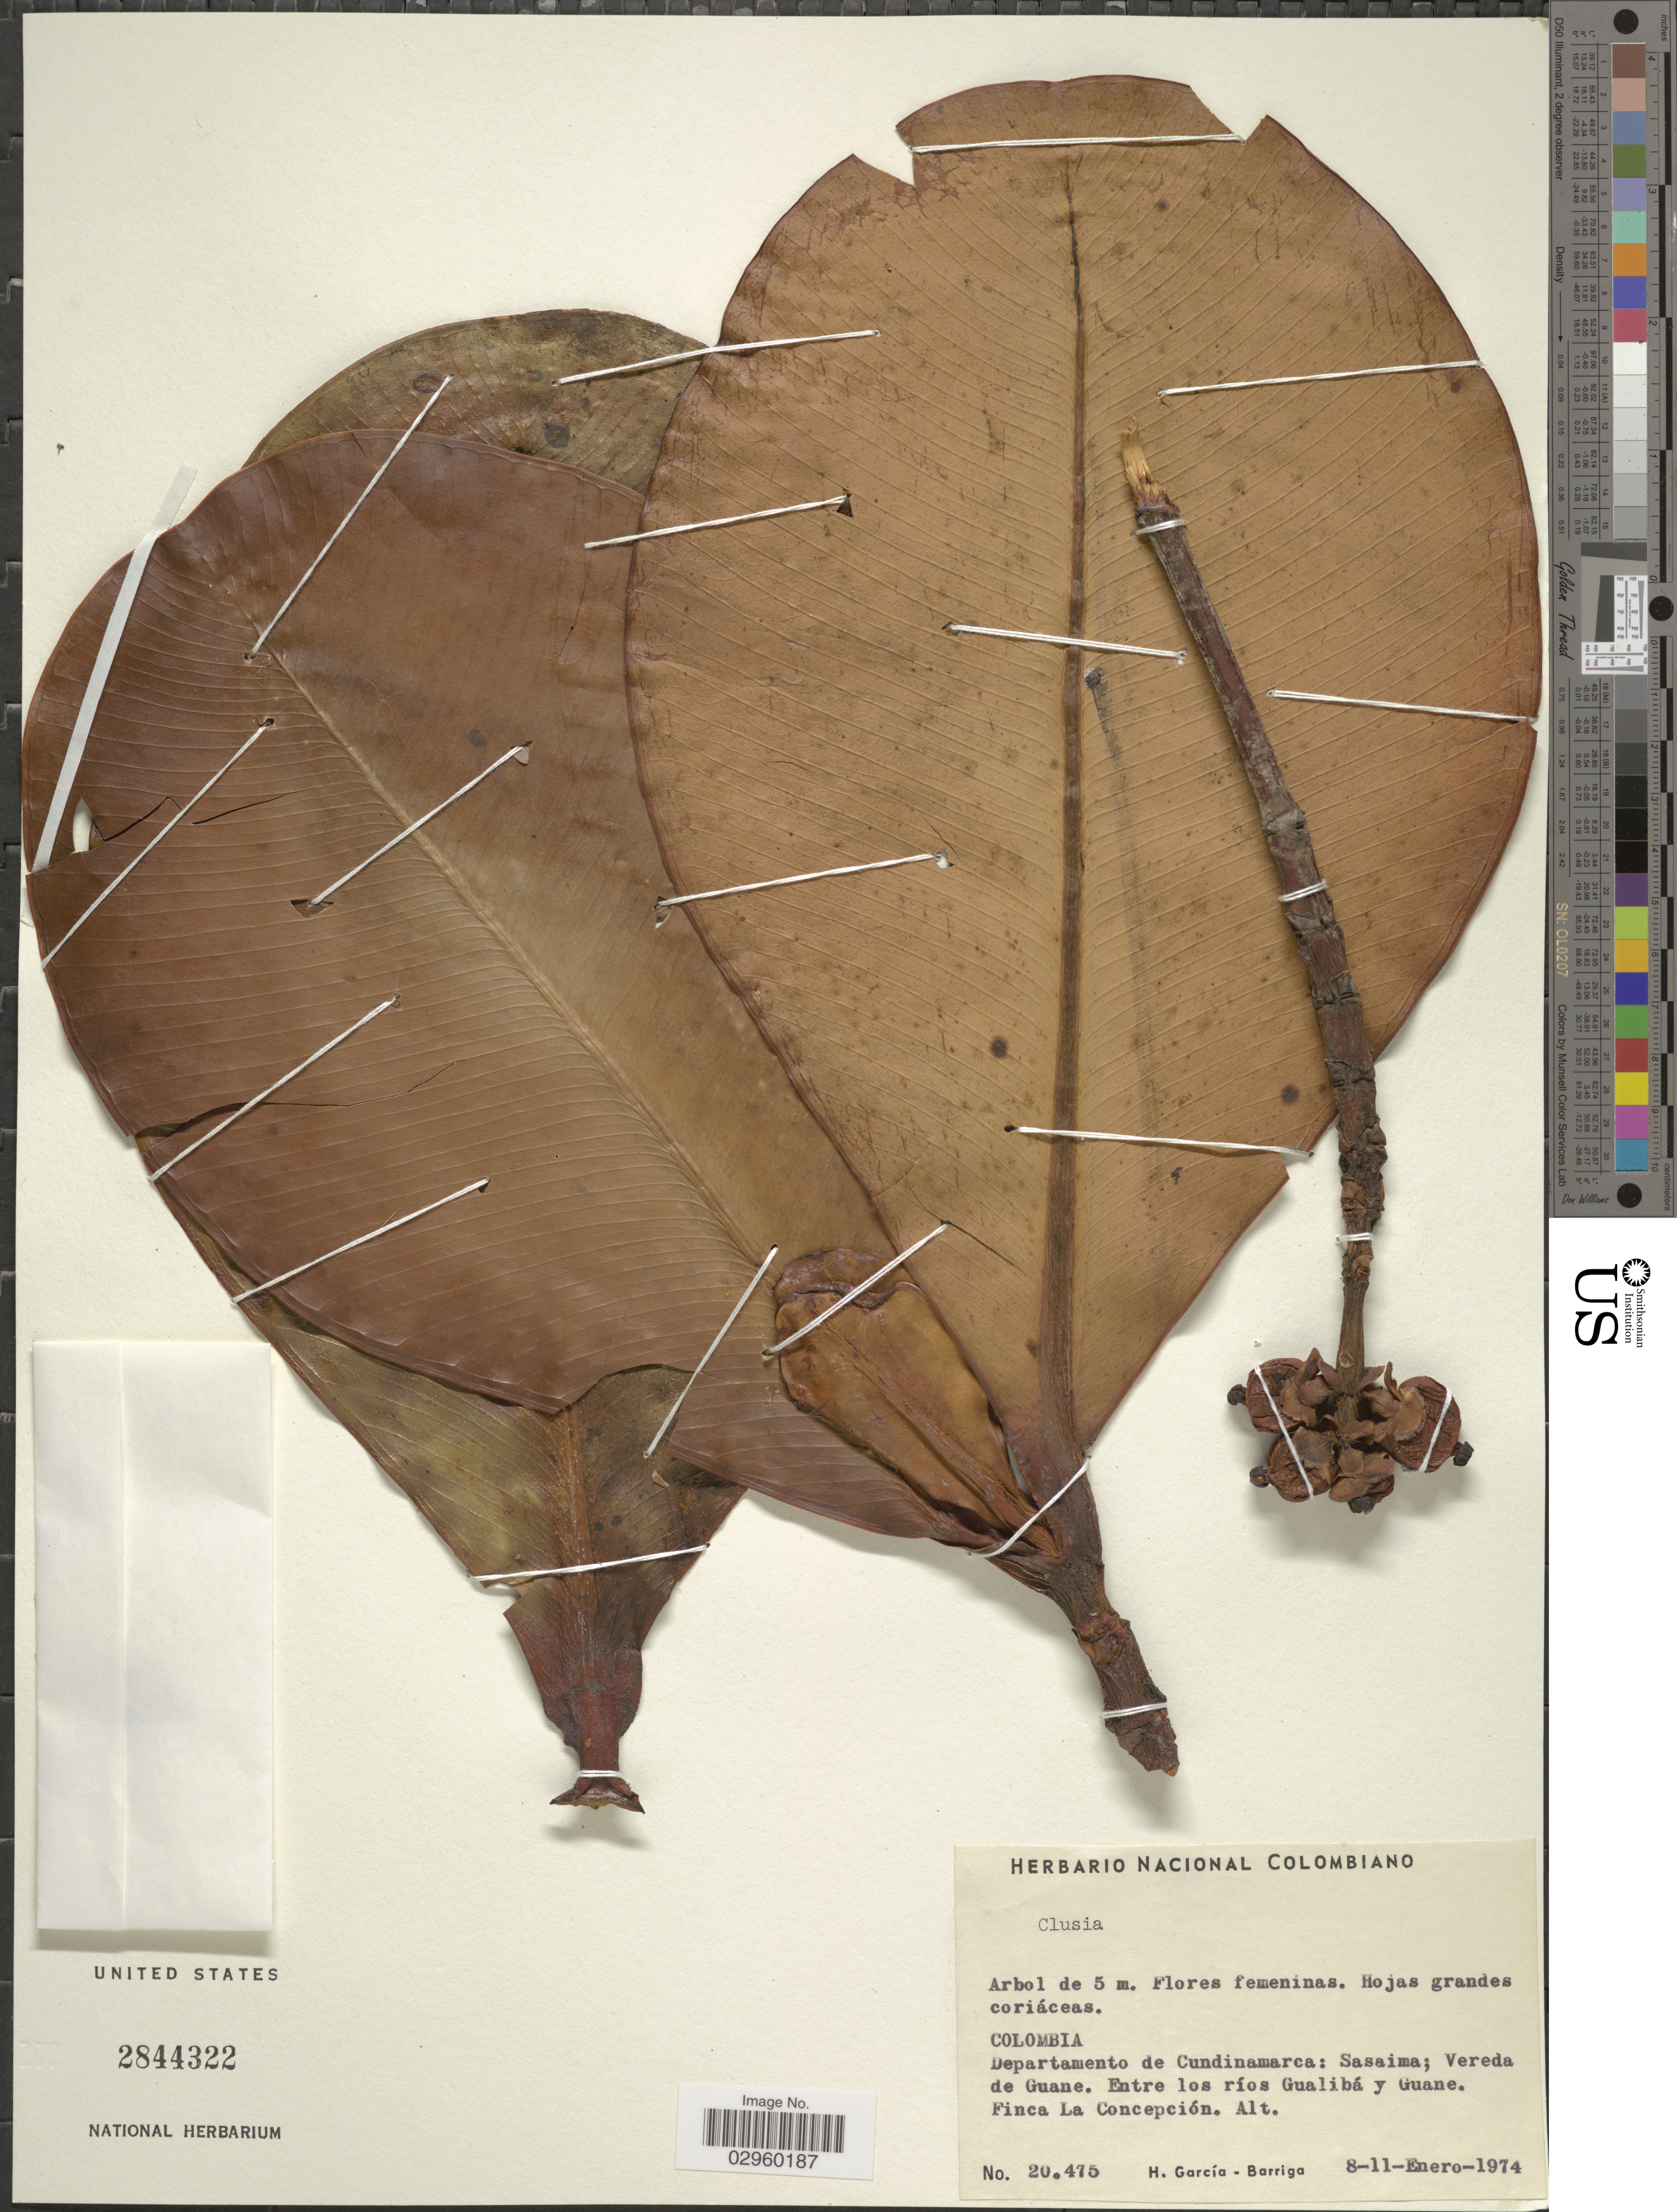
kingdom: Plantae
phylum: Tracheophyta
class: Magnoliopsida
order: Malpighiales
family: Clusiaceae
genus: Clusia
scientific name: Clusia sp.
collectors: H. García Barriga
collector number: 20475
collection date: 1974-01-08/1974-01-11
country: Colombia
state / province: Cundinamarca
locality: Departamento de Cundinamarca: Sasaima; Vereda de Guane. Entre los ríos Gualibá y Guane. Finca La Concepción.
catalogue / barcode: US 2844322